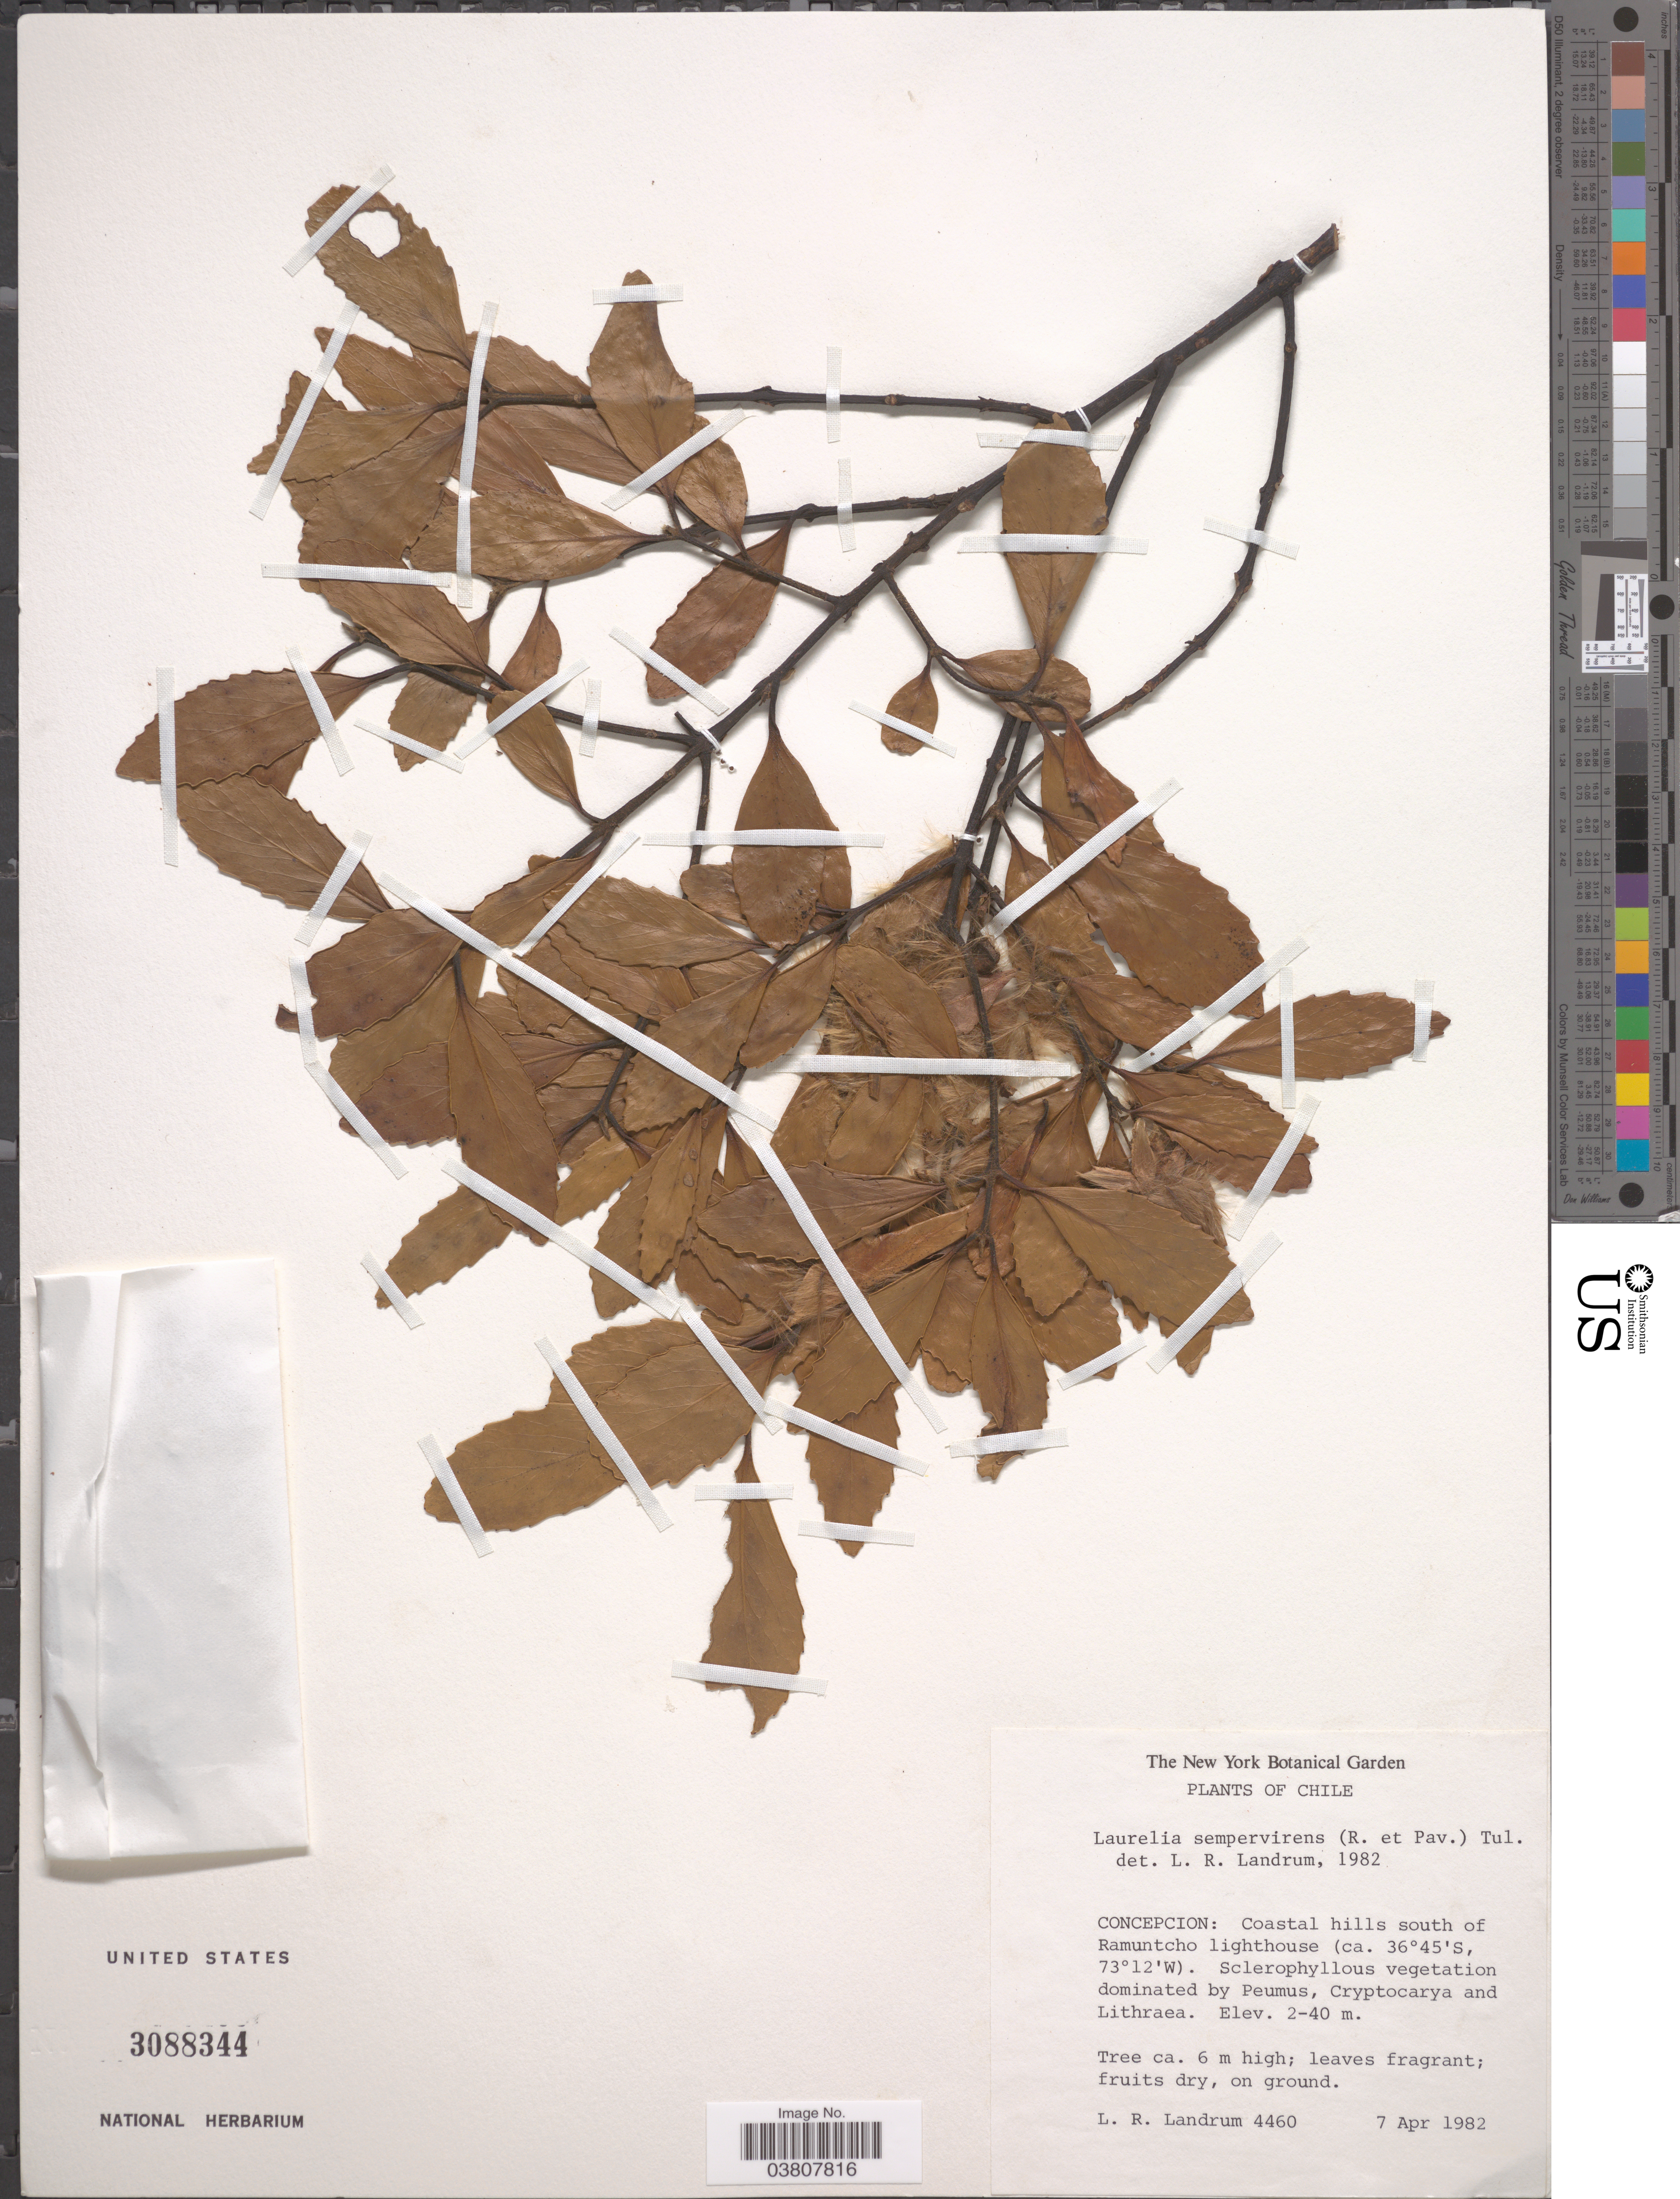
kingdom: Plantae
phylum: Tracheophyta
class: Magnoliopsida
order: Laurales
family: Atherospermataceae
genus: Laurelia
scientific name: Laurelia sempervirens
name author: (Ruiz & Pav.) Tul.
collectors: L. R. Landrum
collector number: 4460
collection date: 1982-04-07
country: Chile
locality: Concepcion: Coastal hills south of Ramuntcho lighthouse.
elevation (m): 2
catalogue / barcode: US 3088344